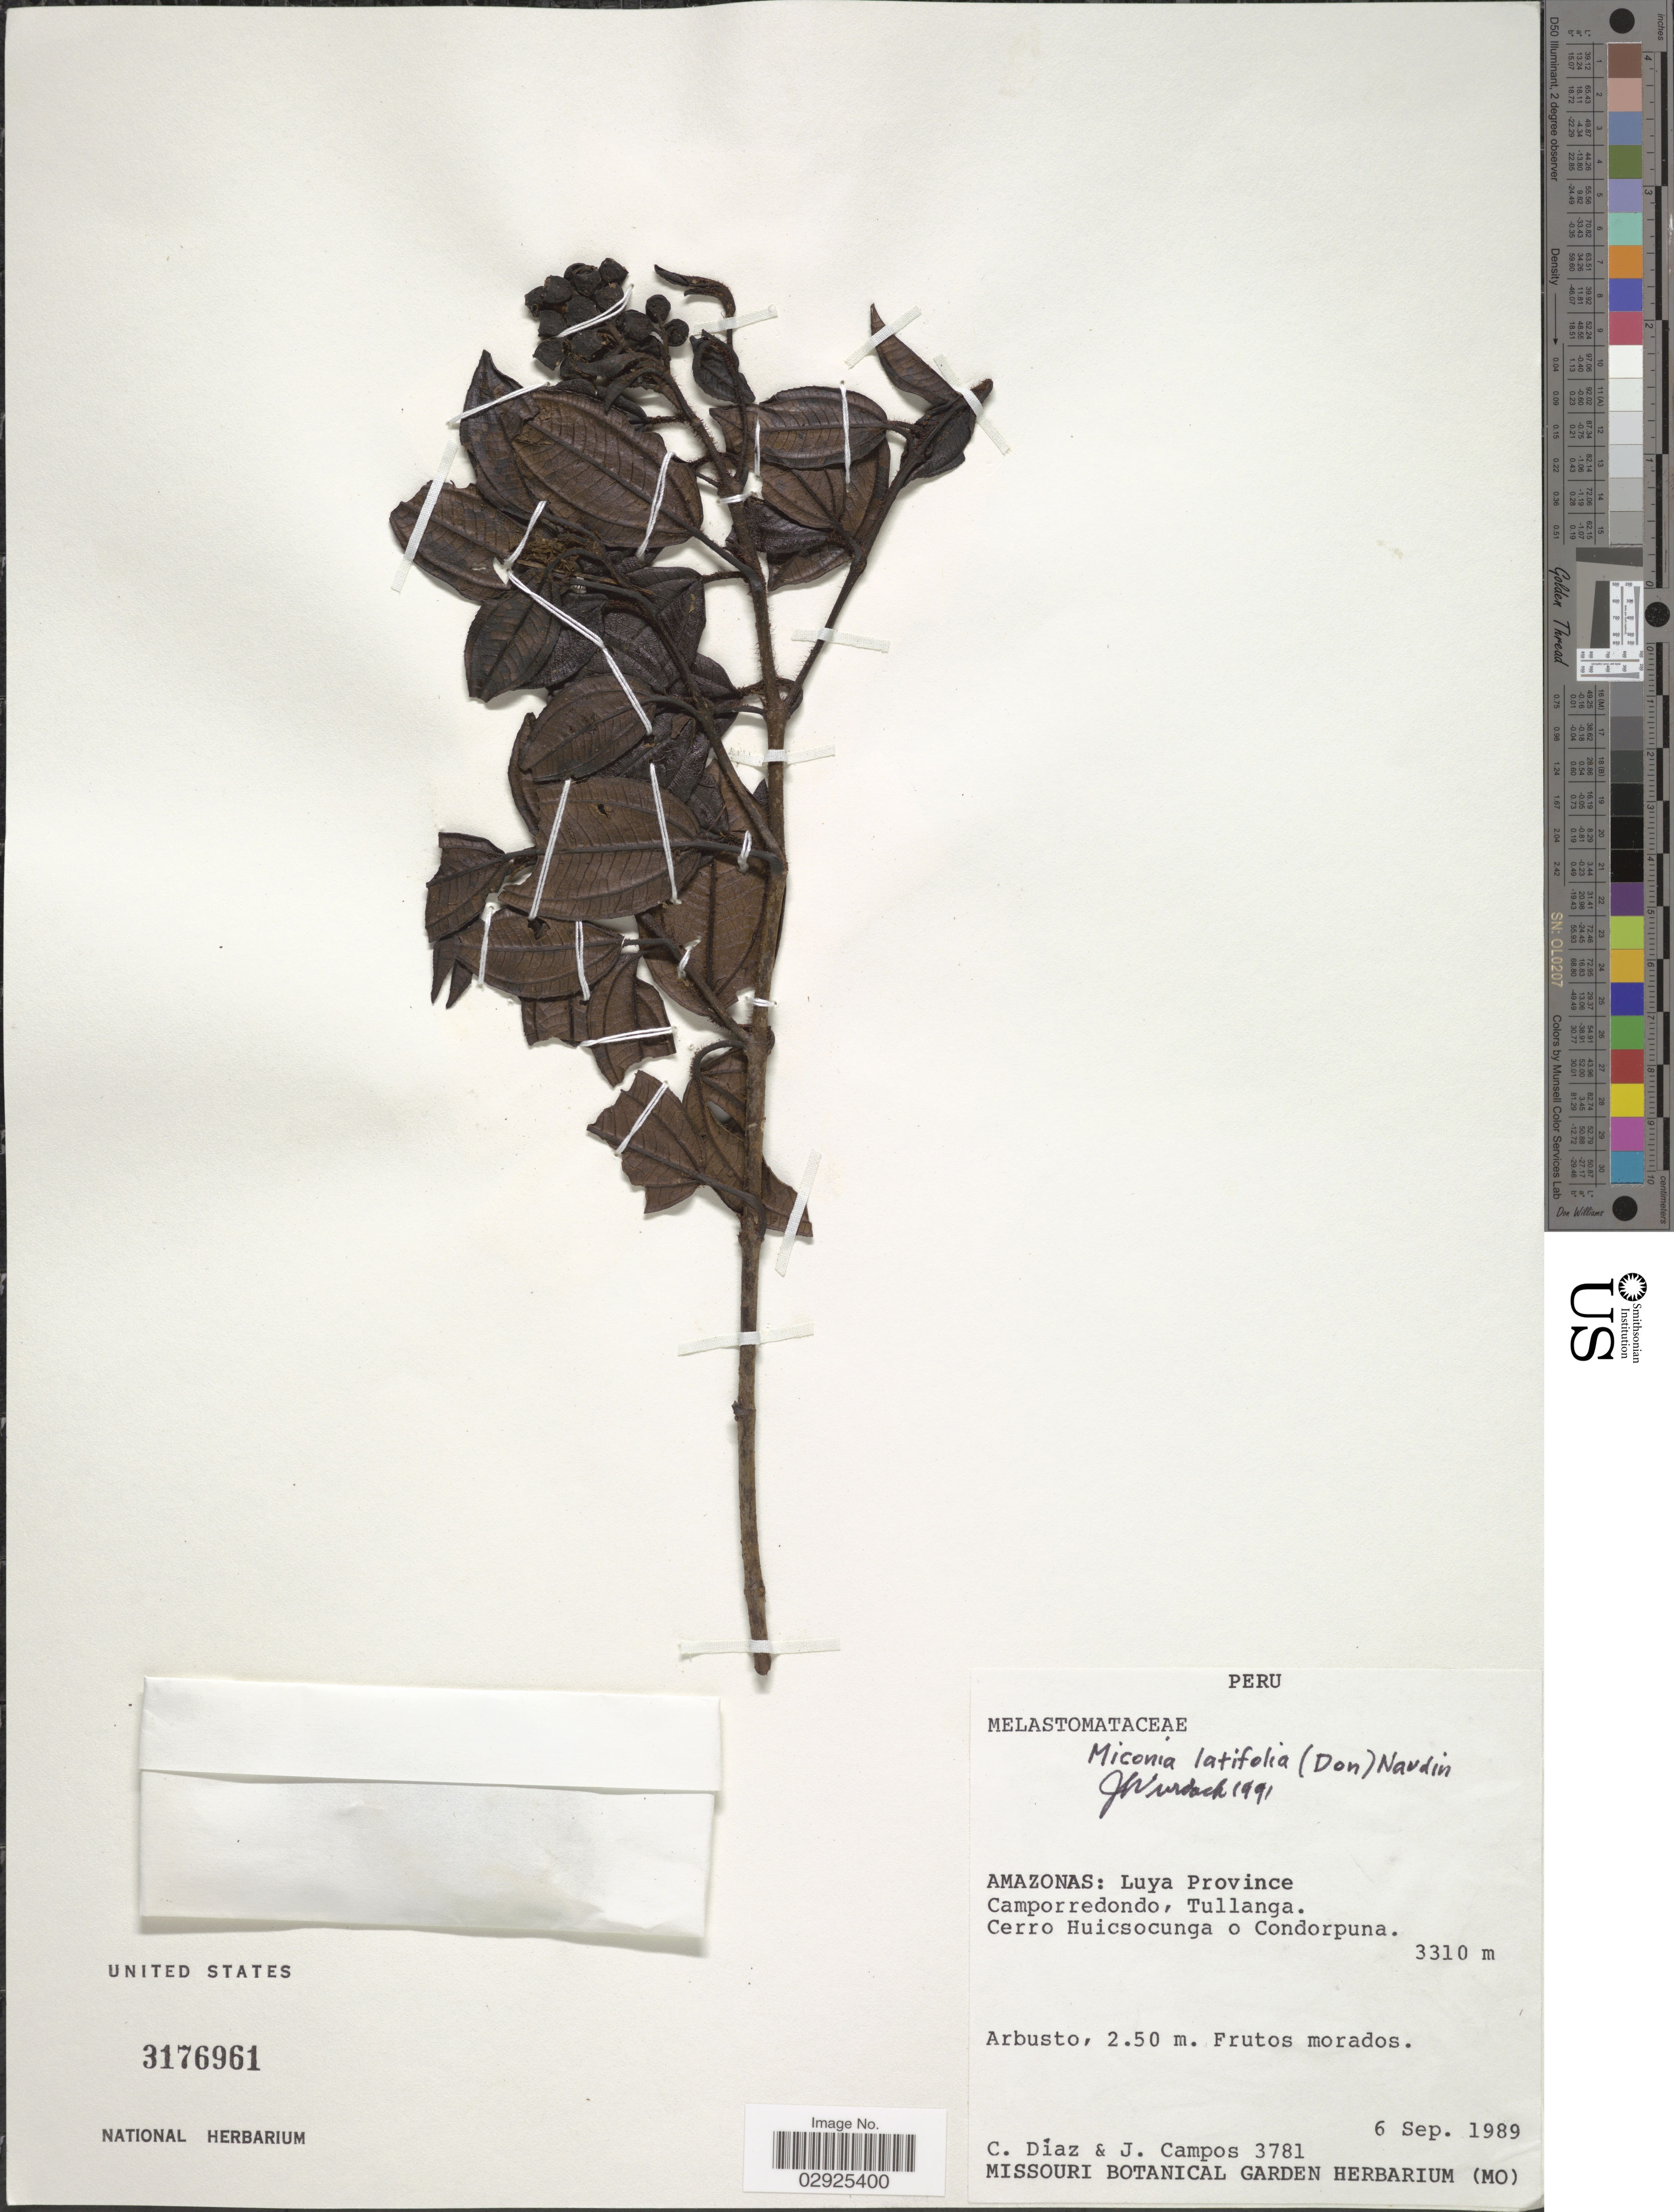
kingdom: Plantae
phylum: Tracheophyta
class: Magnoliopsida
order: Myrtales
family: Melastomataceae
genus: Miconia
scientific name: Miconia latifolia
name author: (D. Don) Naudin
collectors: C. Díaz & J. Campos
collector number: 3781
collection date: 1989-09-06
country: Peru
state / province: Amazonas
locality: Luya Province, Camporredondo, Tullanga, Cerro Huicsocunga o Condorpuna.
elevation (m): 3310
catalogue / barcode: US 3176961